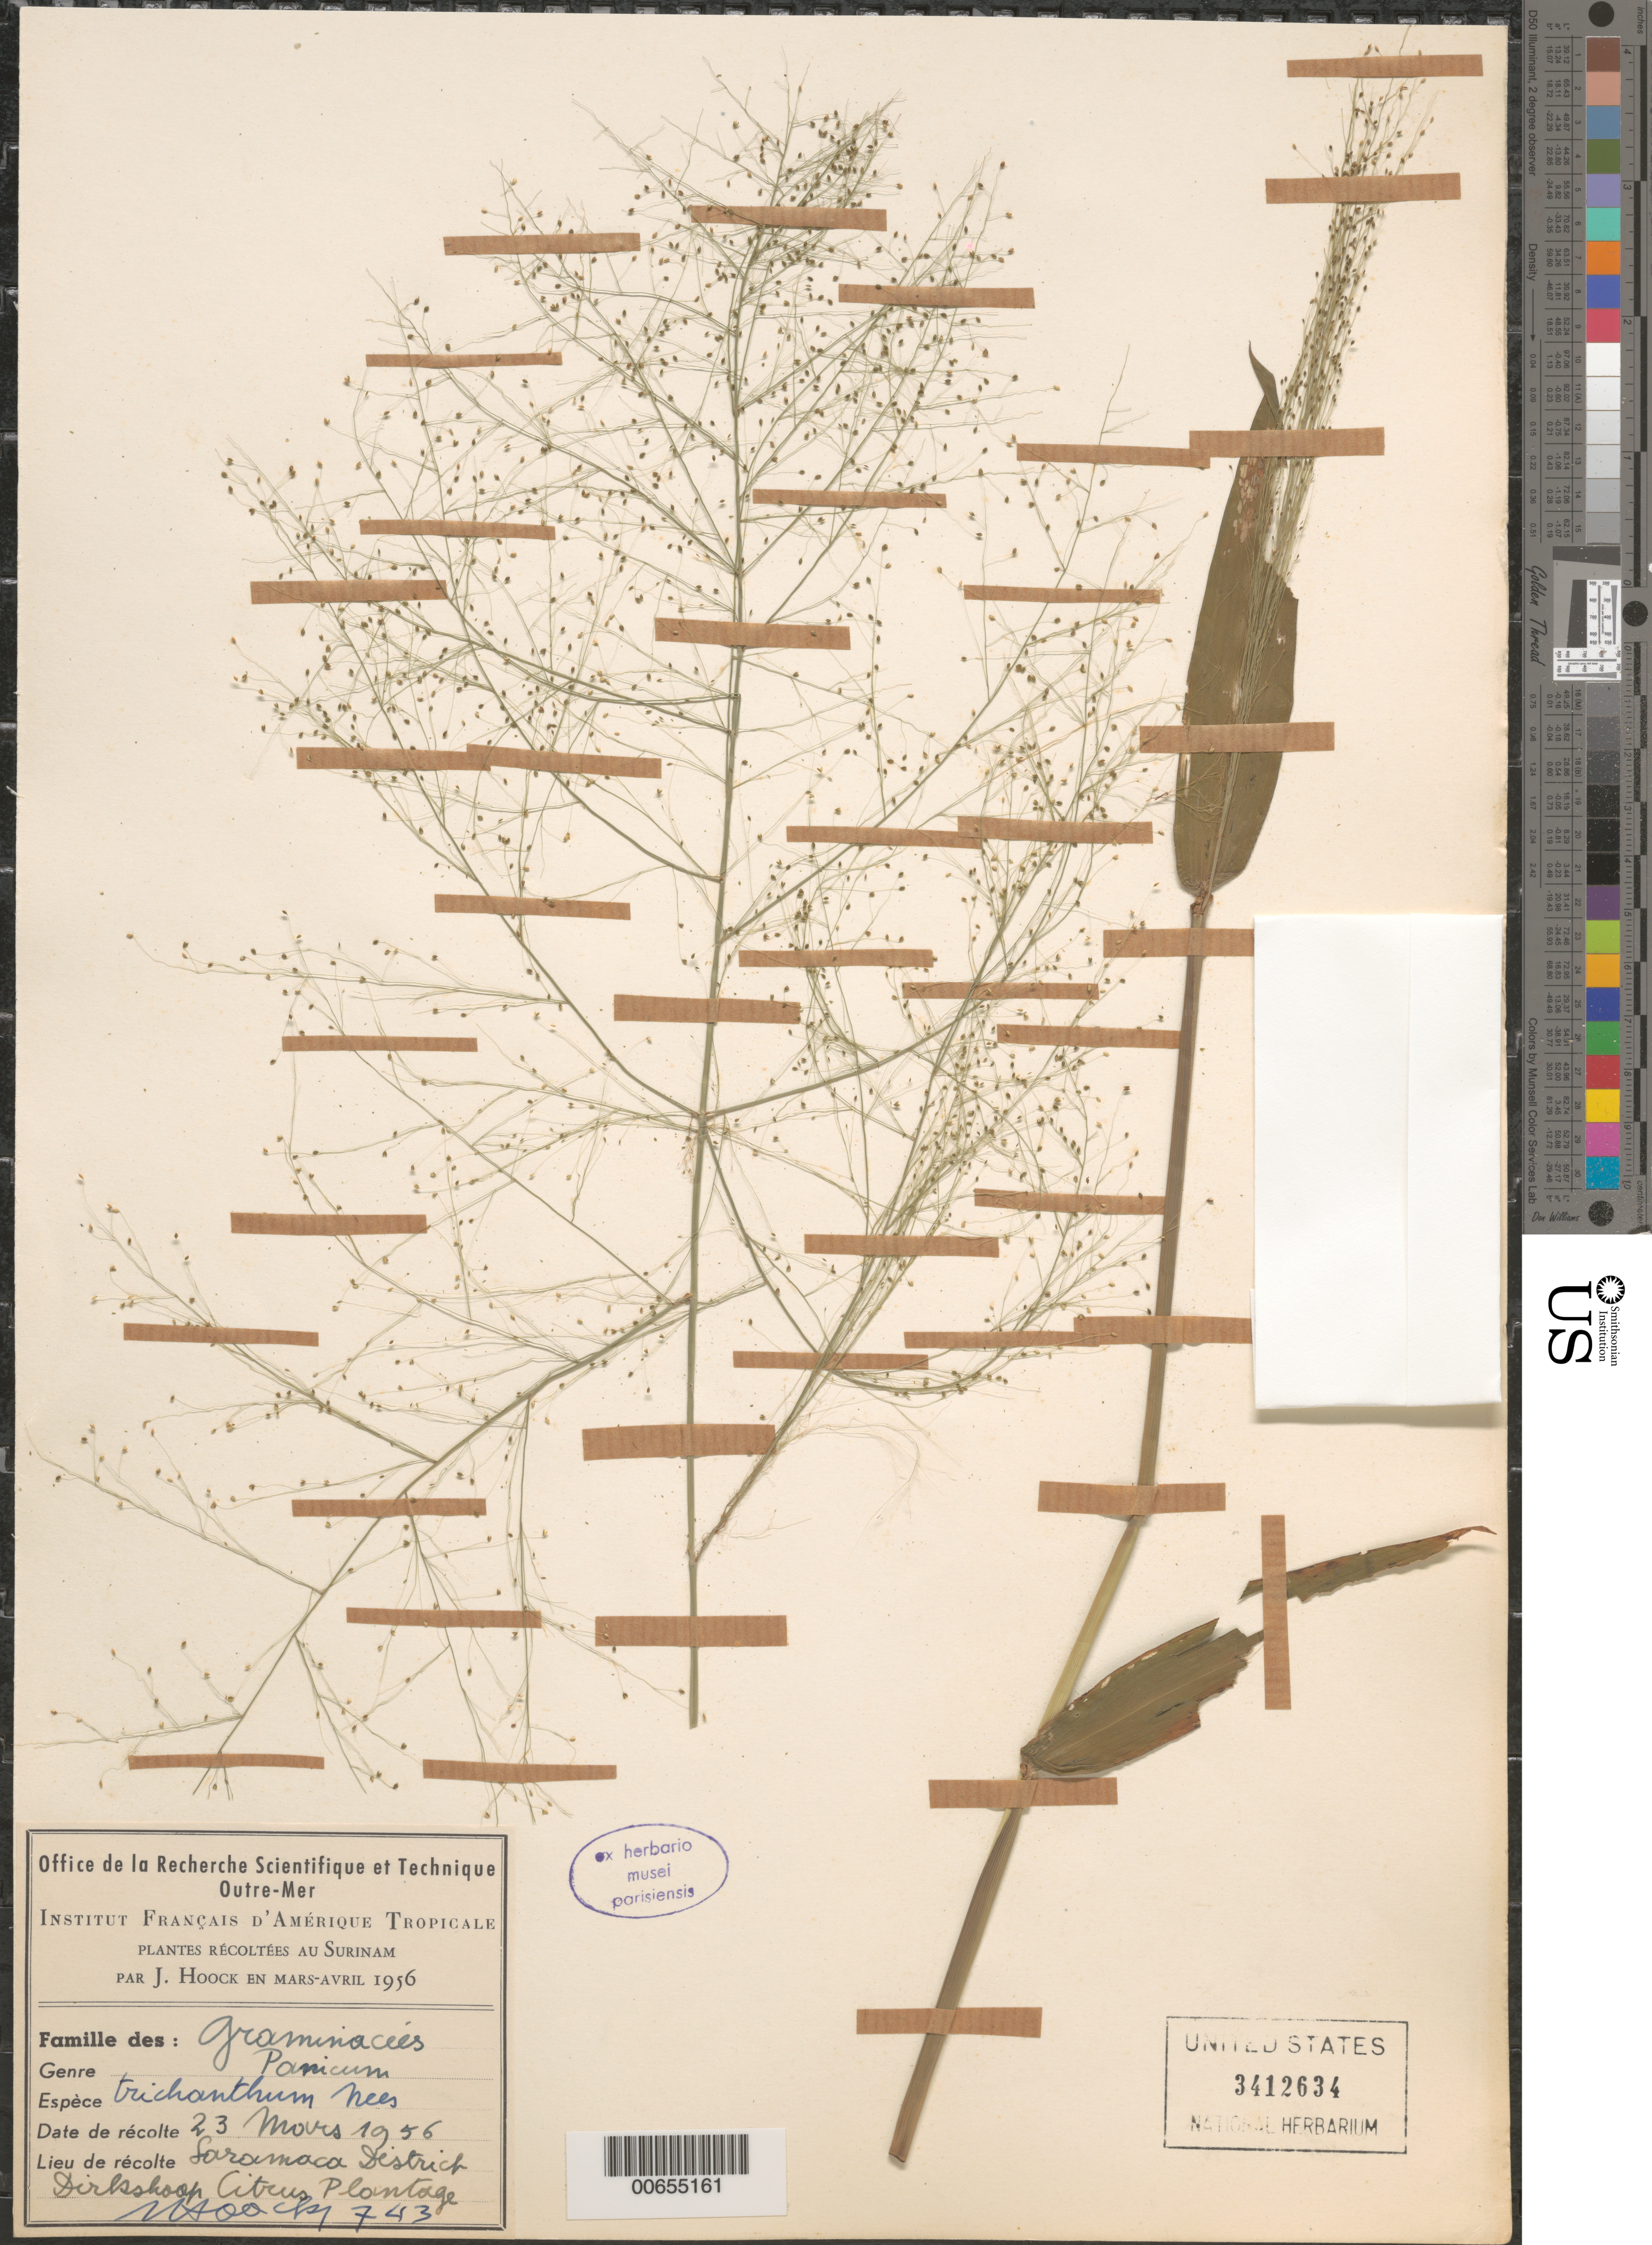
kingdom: Plantae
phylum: Tracheophyta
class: Liliopsida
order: Poales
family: Poaceae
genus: Panicum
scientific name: Panicum trichanthum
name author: Nees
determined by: Judziewicz, E. J.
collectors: J. Hoock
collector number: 743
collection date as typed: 23-Mar-56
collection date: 1956-03-23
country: Suriname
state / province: Saramacca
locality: Dirkshoop Citrus Plantage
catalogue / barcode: US 3412634